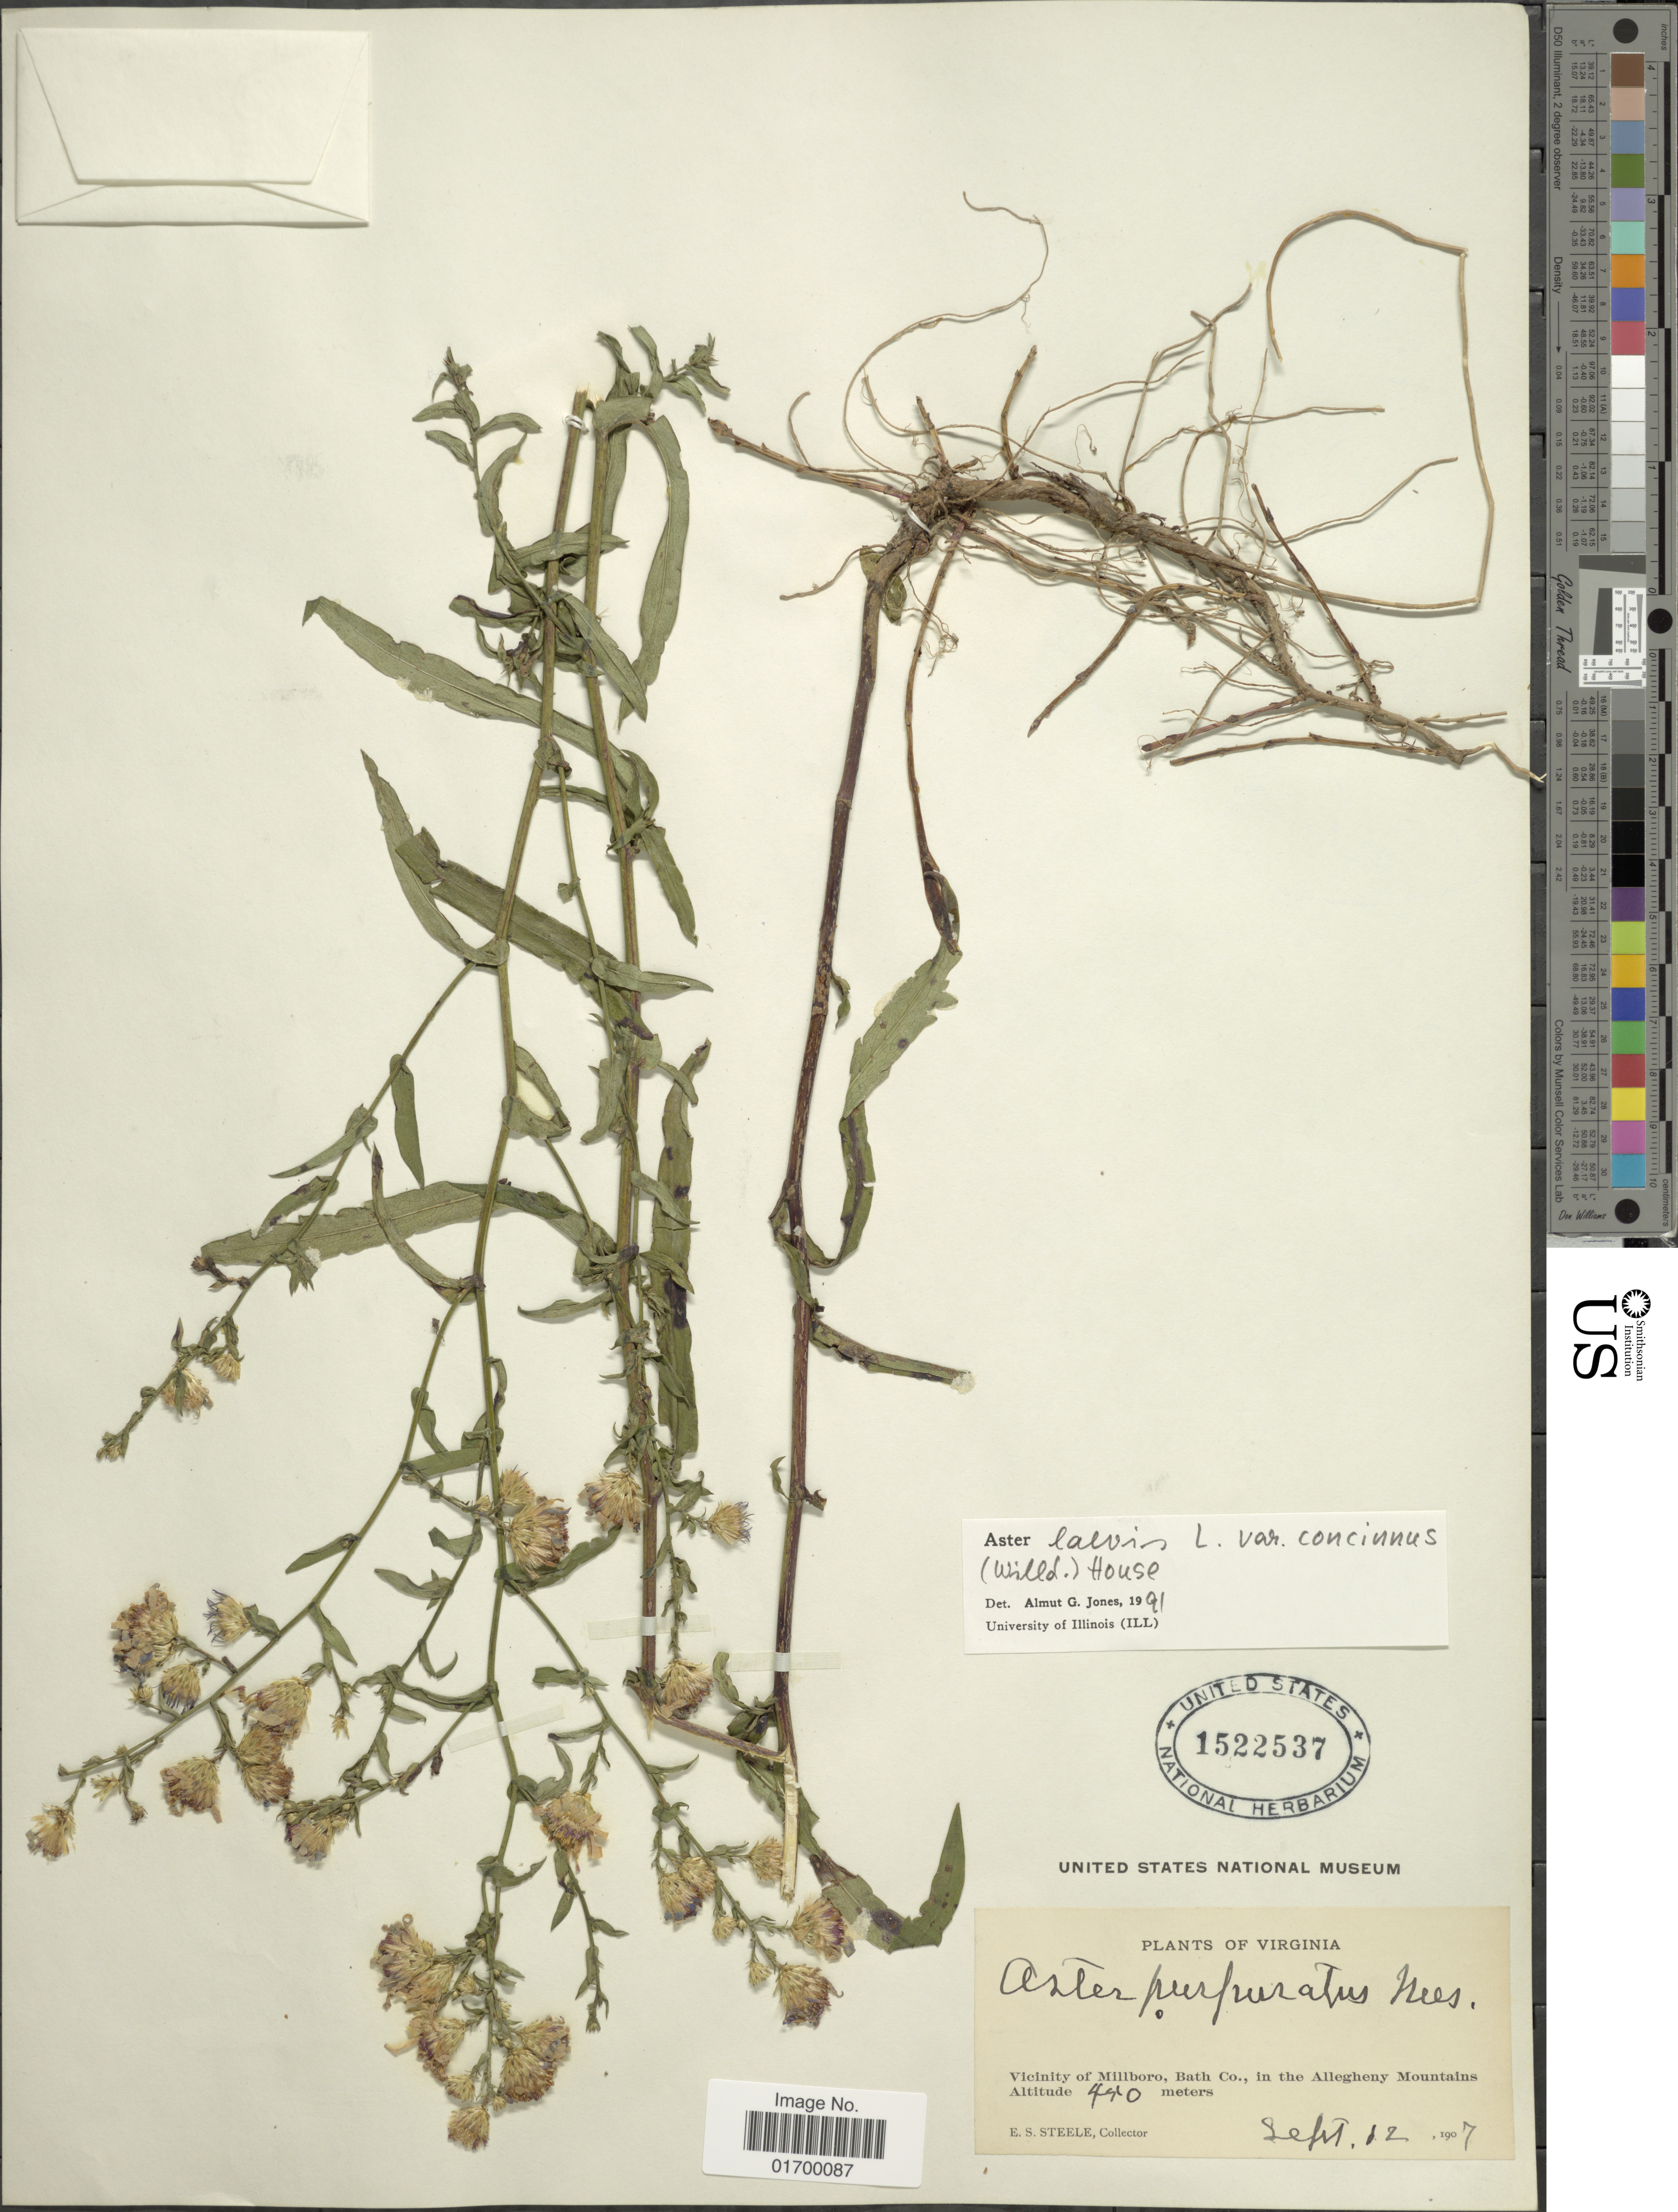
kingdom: Plantae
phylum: Tracheophyta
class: Magnoliopsida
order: Asterales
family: Asteraceae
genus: Symphyotrichum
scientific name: Symphyotrichum laeve var. concinnum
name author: (Willd.) G.L. Nesom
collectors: E. Steele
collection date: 1907-09-12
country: United States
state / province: Virginia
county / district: Bath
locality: Vicinity of Millboro, Bath Co., in the Allegheny Mountains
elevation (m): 440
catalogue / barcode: US 1522537